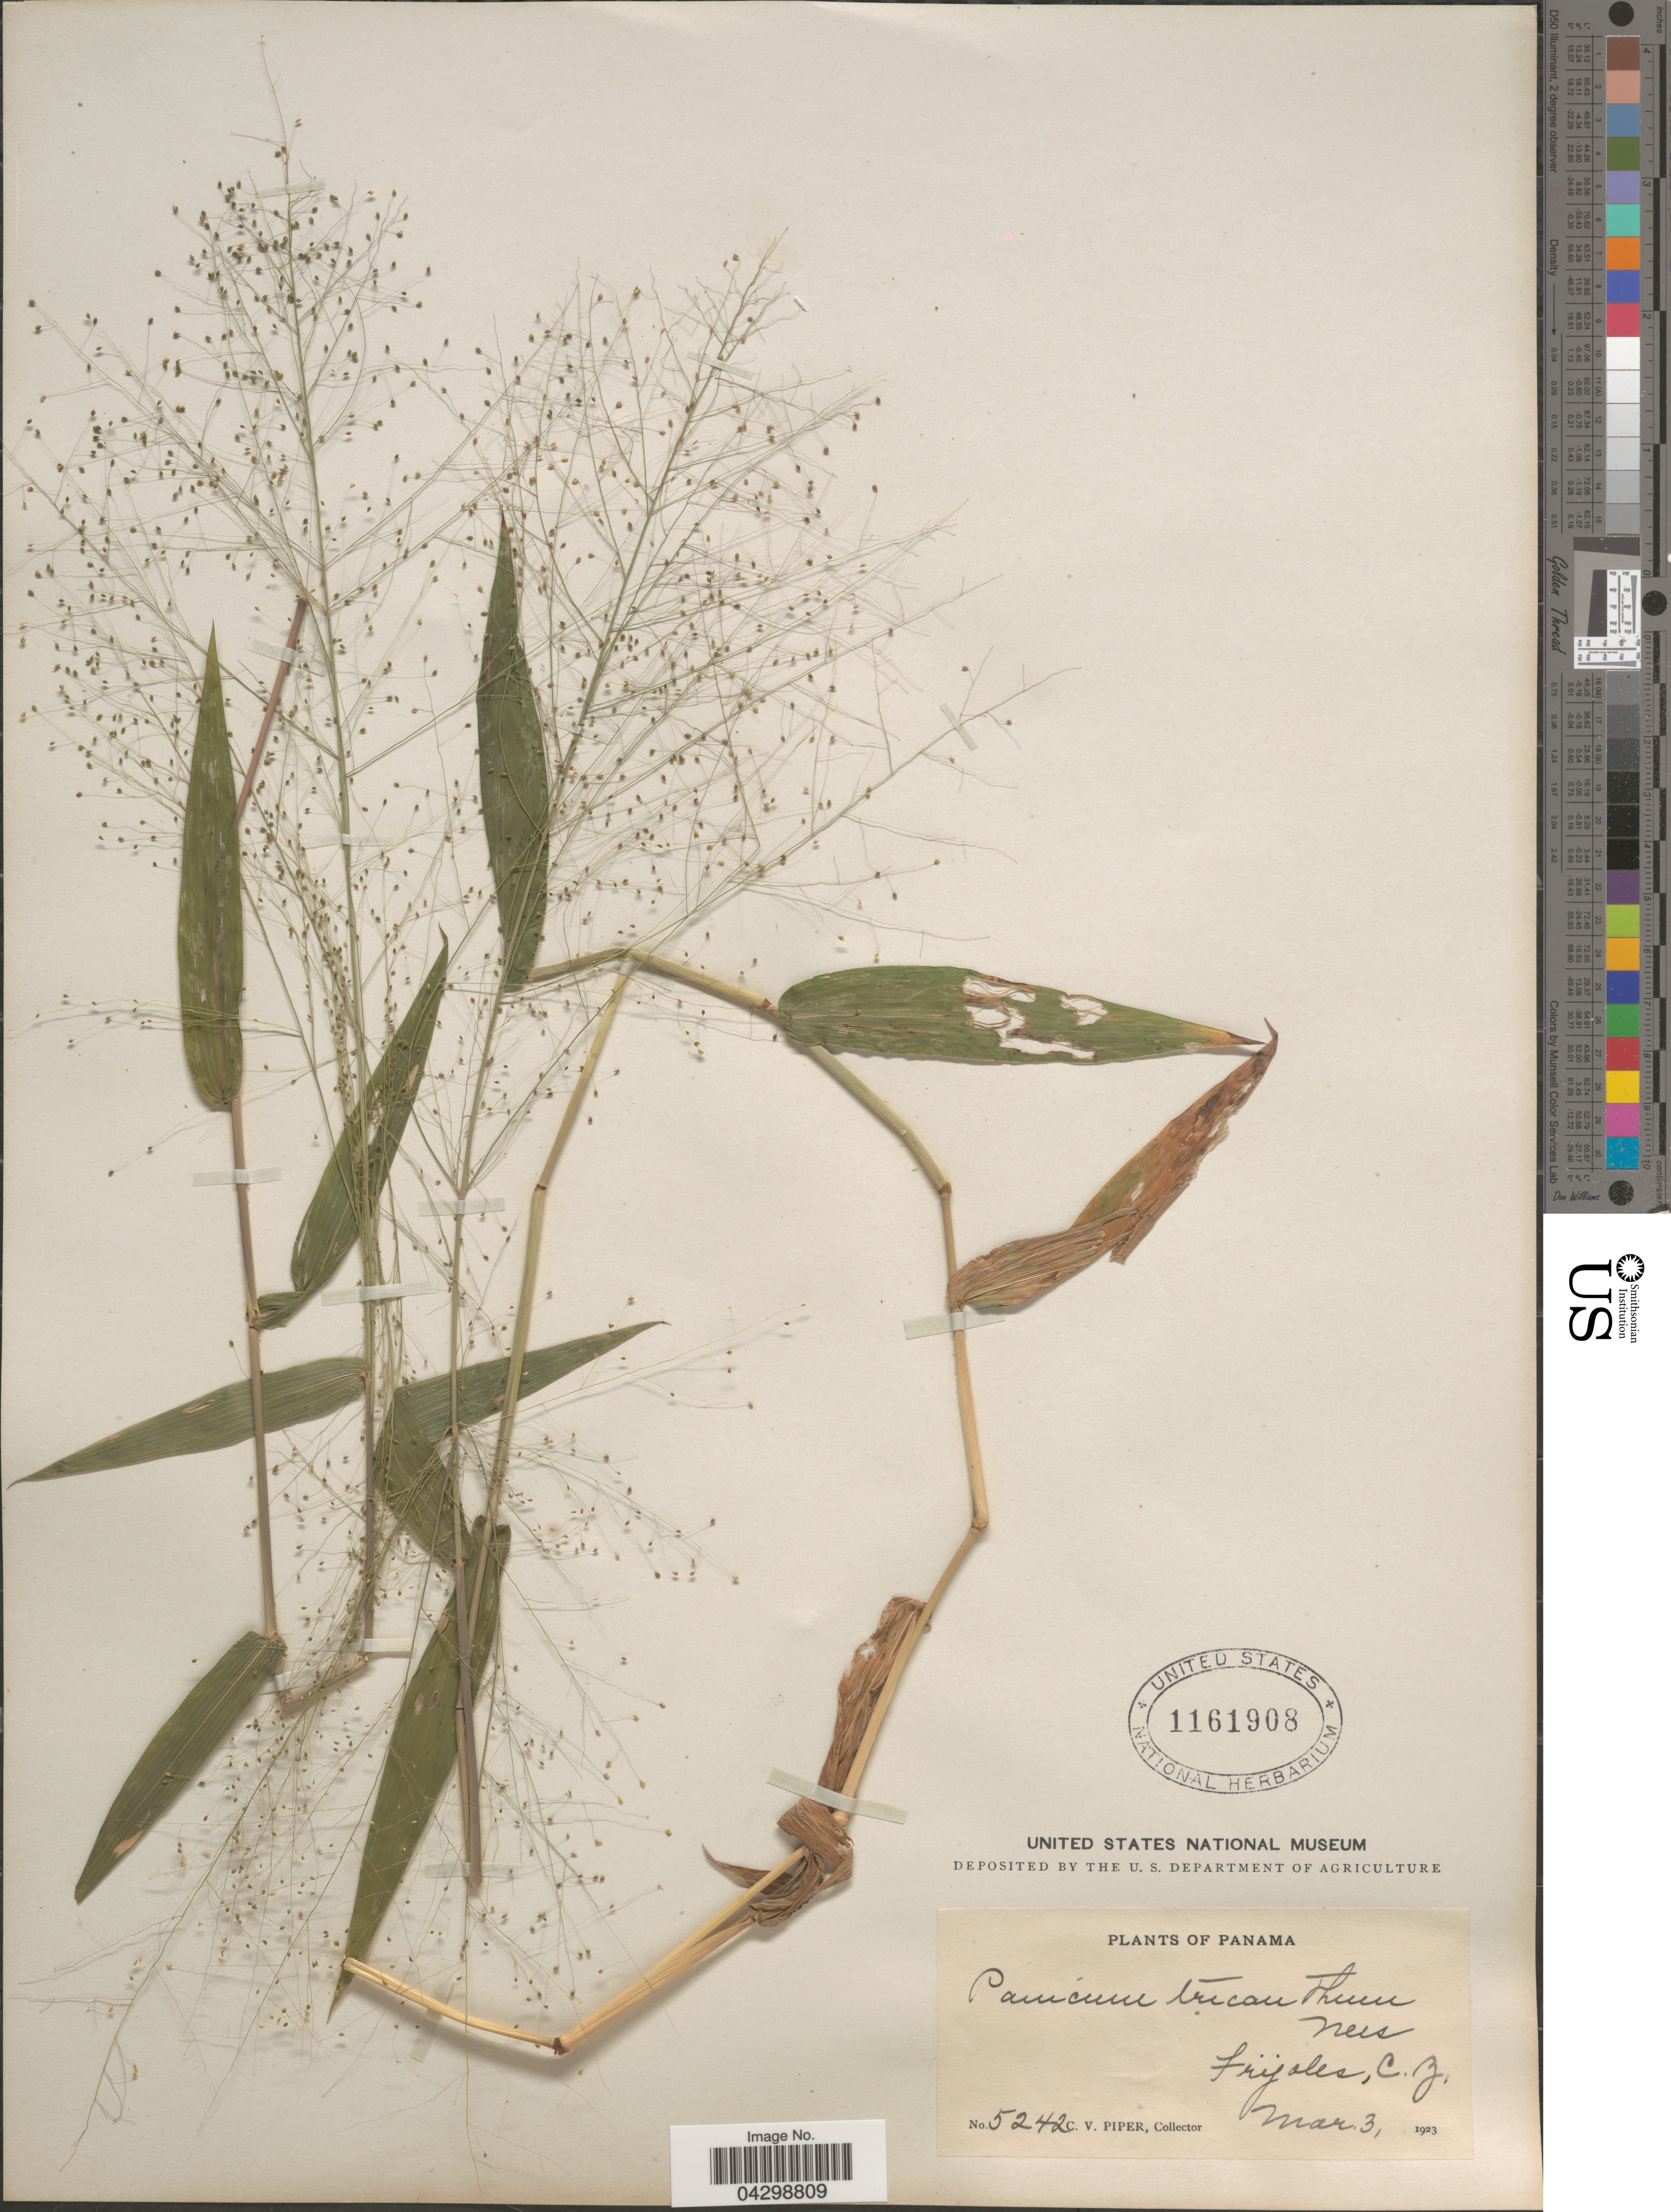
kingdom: Plantae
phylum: Tracheophyta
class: Liliopsida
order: Poales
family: Poaceae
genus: Panicum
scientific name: Panicum trichanthum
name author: Nees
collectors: C. V. Piper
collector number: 5242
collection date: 1923-03-03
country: Panama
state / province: Colón / Panamá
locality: Frijoles, C.Z.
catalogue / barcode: US 1161908